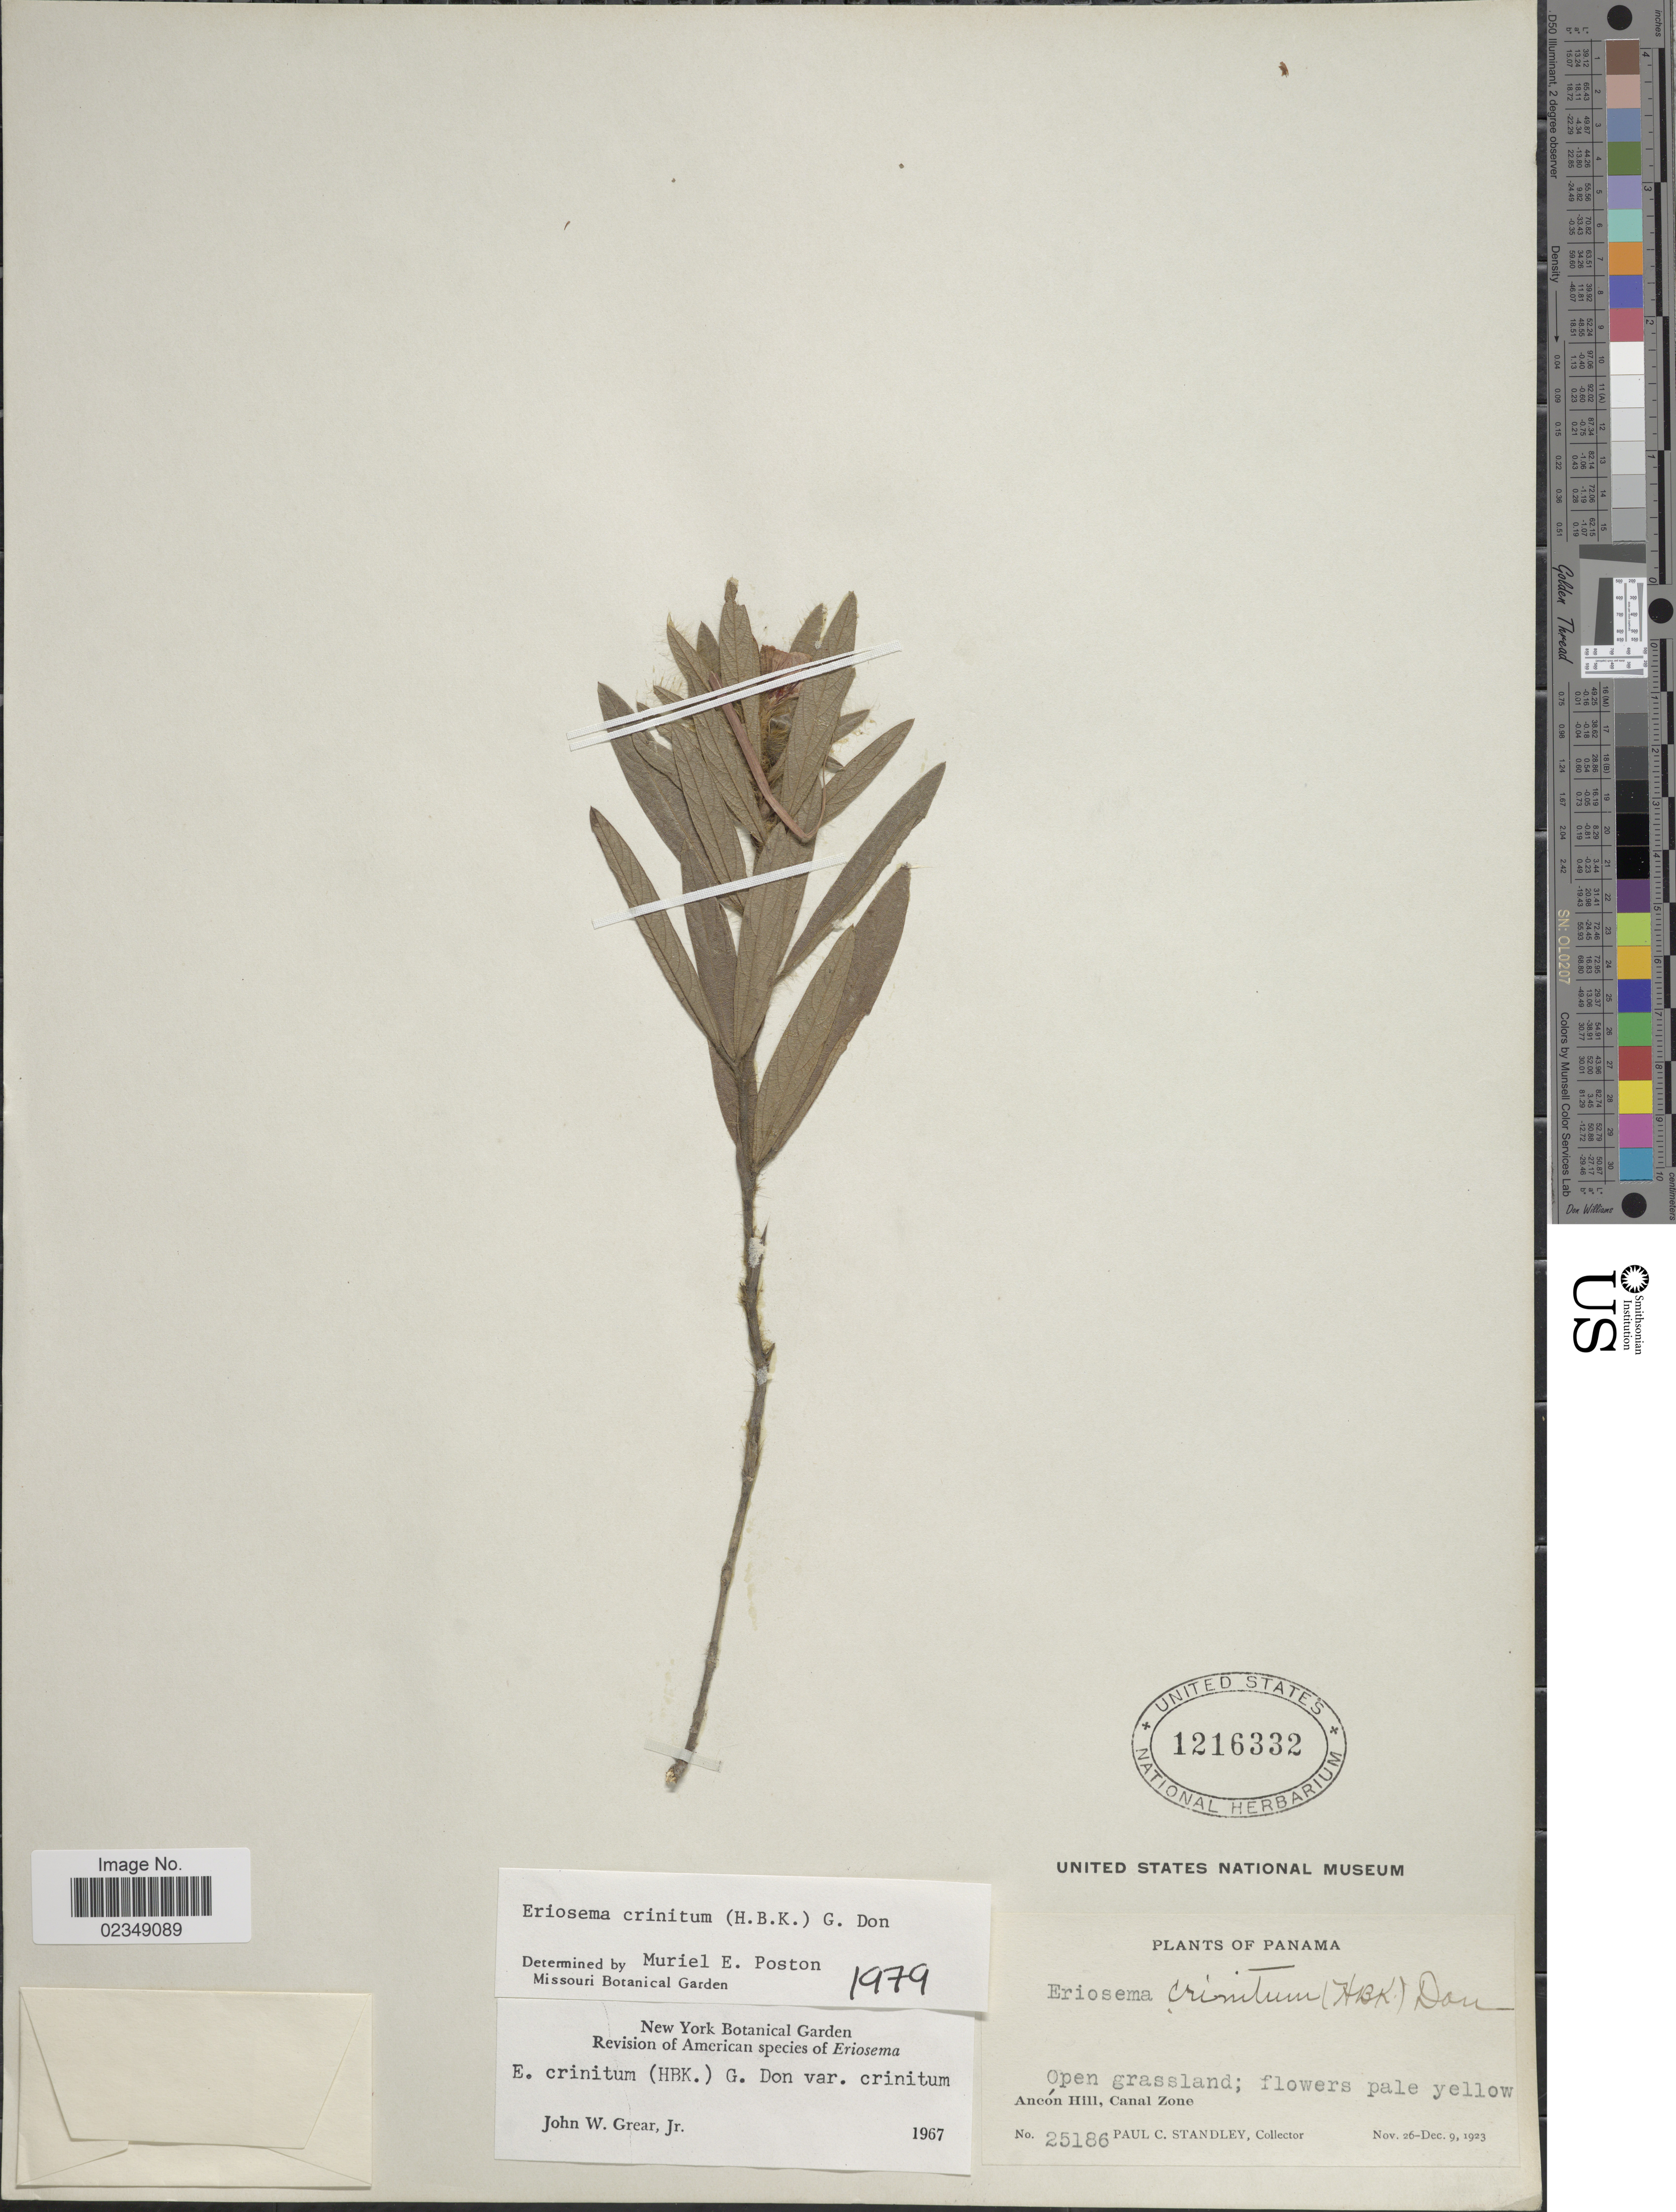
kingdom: Plantae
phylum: Tracheophyta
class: Magnoliopsida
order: Fabales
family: Fabaceae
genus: Eriosema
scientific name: Eriosema crinitum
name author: (Kunth) G. Don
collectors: P. C. Standley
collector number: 25186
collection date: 1923-11-26/1923-12-09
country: Panama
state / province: Colón / Panamá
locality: Open grassland, Ancon Hill, Canal Zone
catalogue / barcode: US 1216332